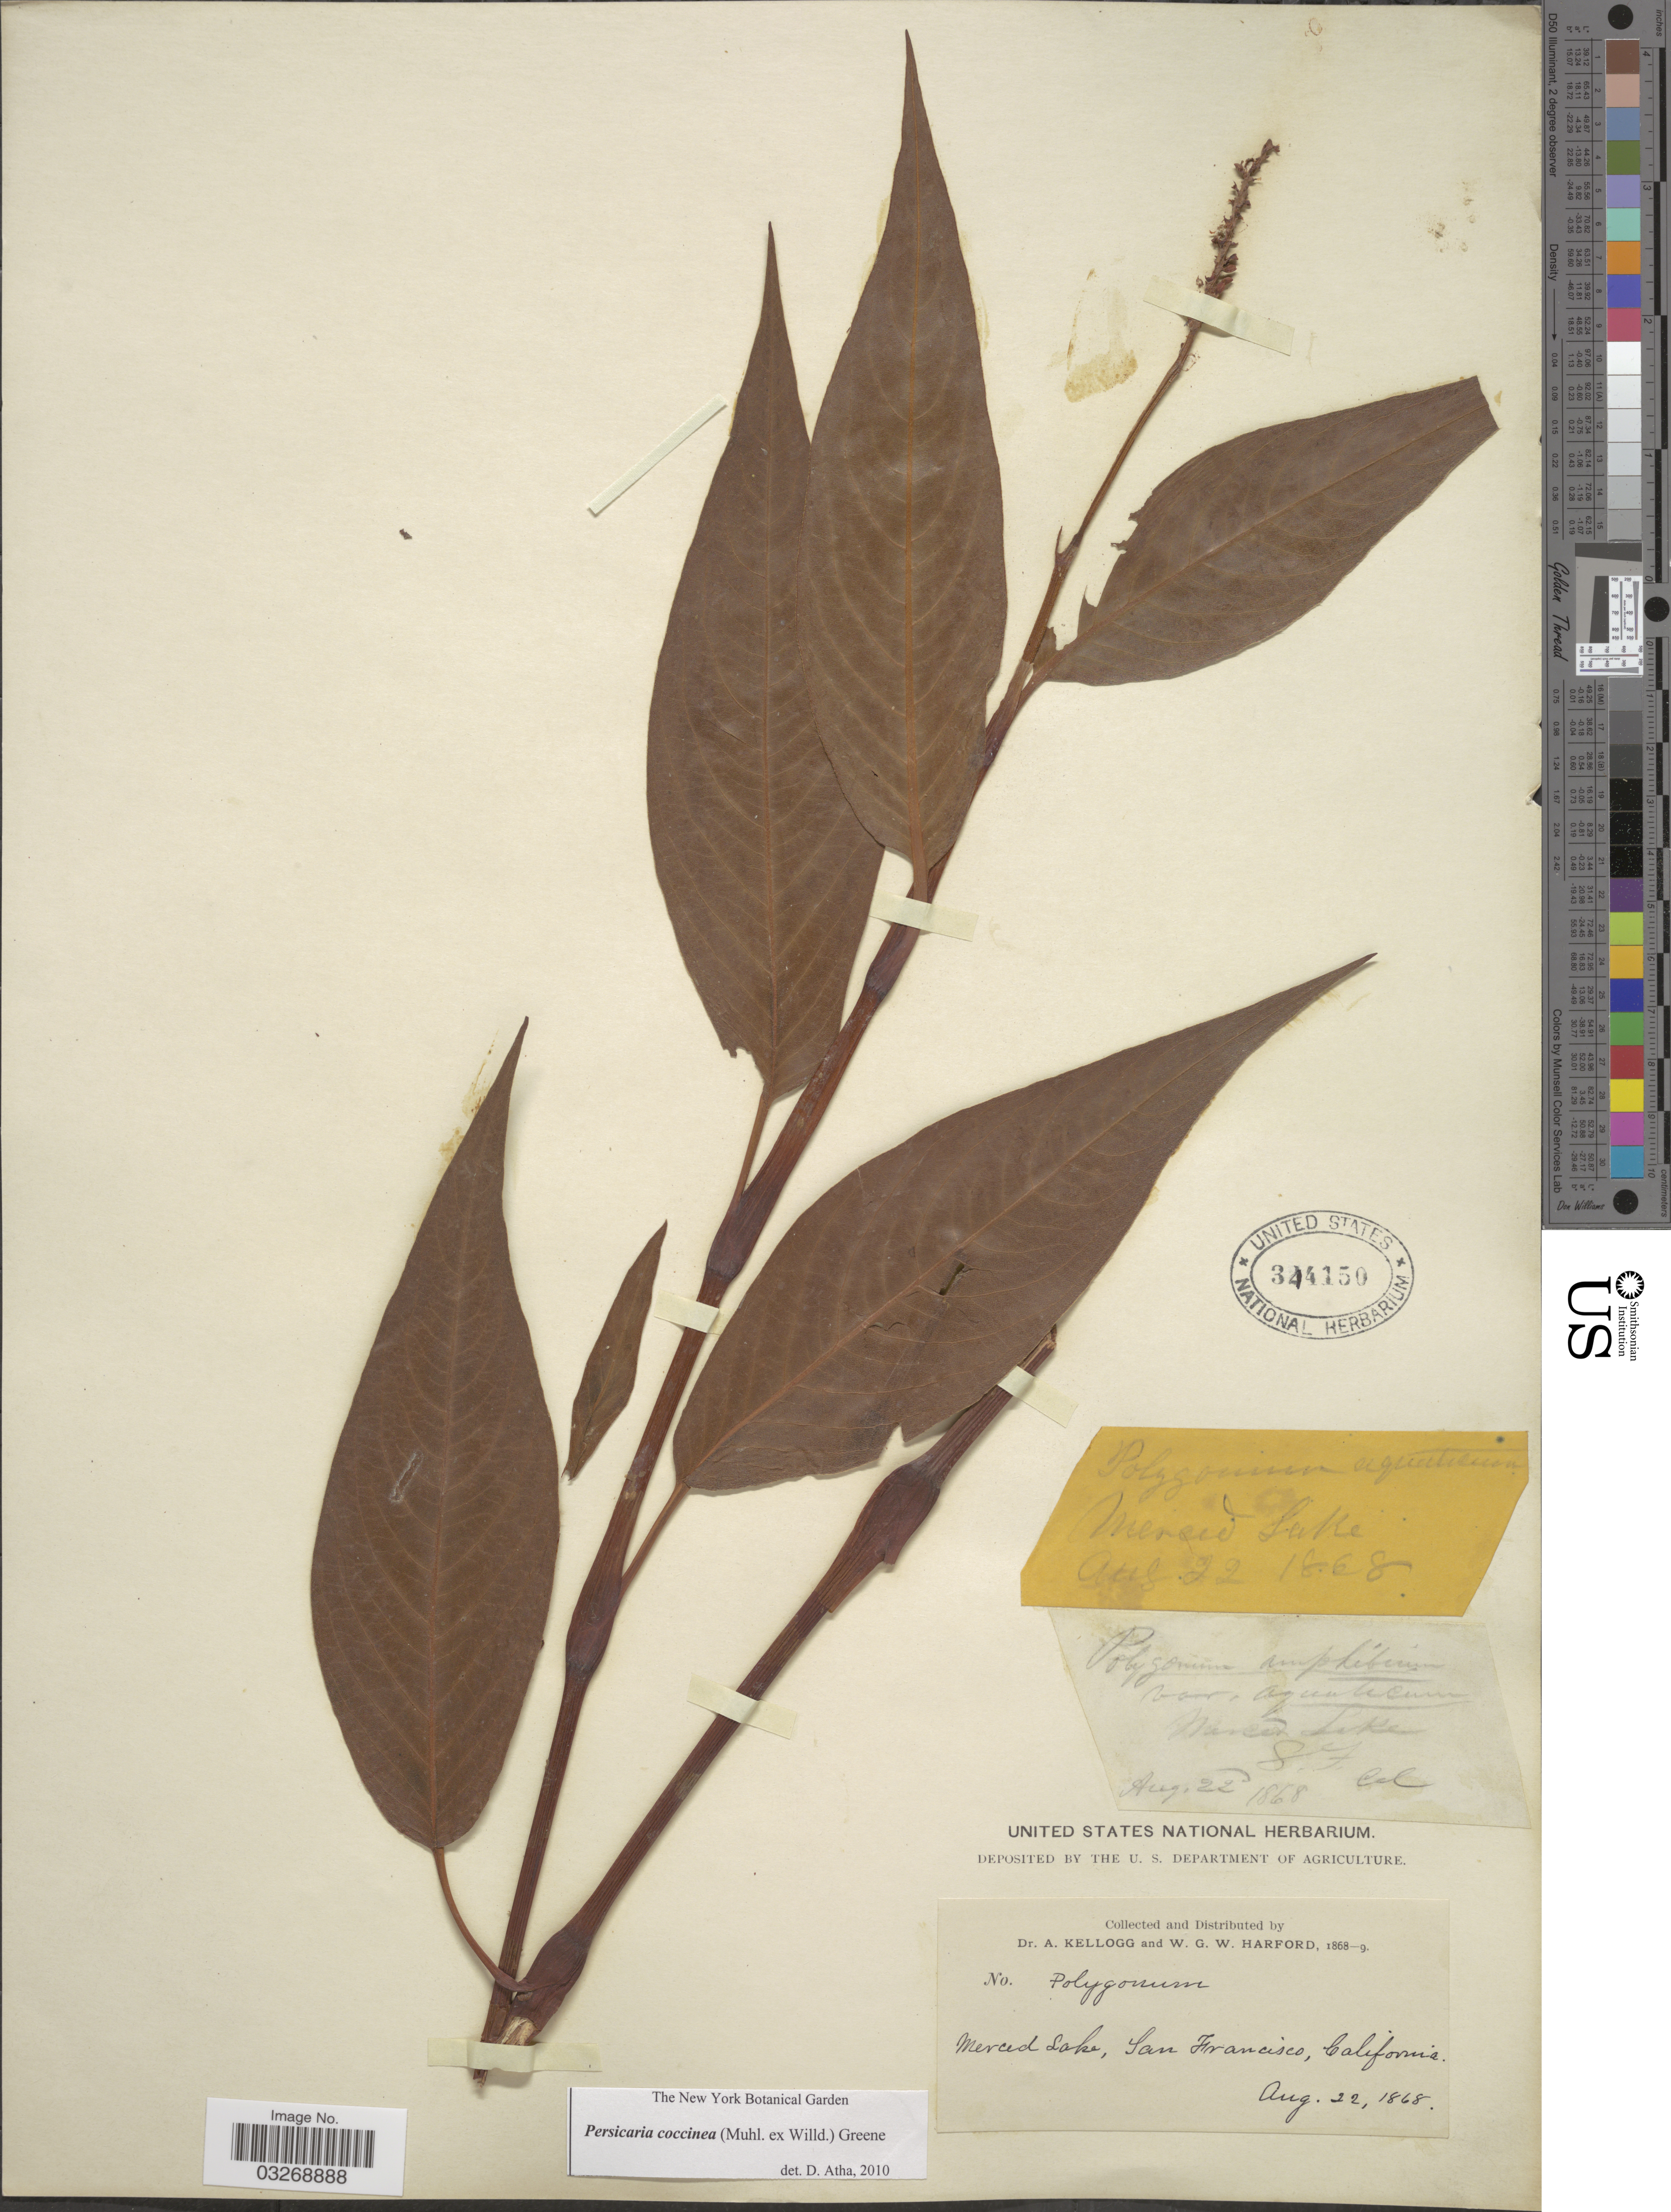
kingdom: Plantae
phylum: Tracheophyta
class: Magnoliopsida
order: Caryophyllales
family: Polygonaceae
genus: Persicaria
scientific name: Persicaria coccinea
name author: (Muhl. ex Willd.) Greene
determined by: Atha, D. E.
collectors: A. Kellogg & W. G. W. Harford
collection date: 1868-08-22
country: United States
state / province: California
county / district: San Francisco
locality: Merced Lake. San Francisco.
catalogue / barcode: US 344150